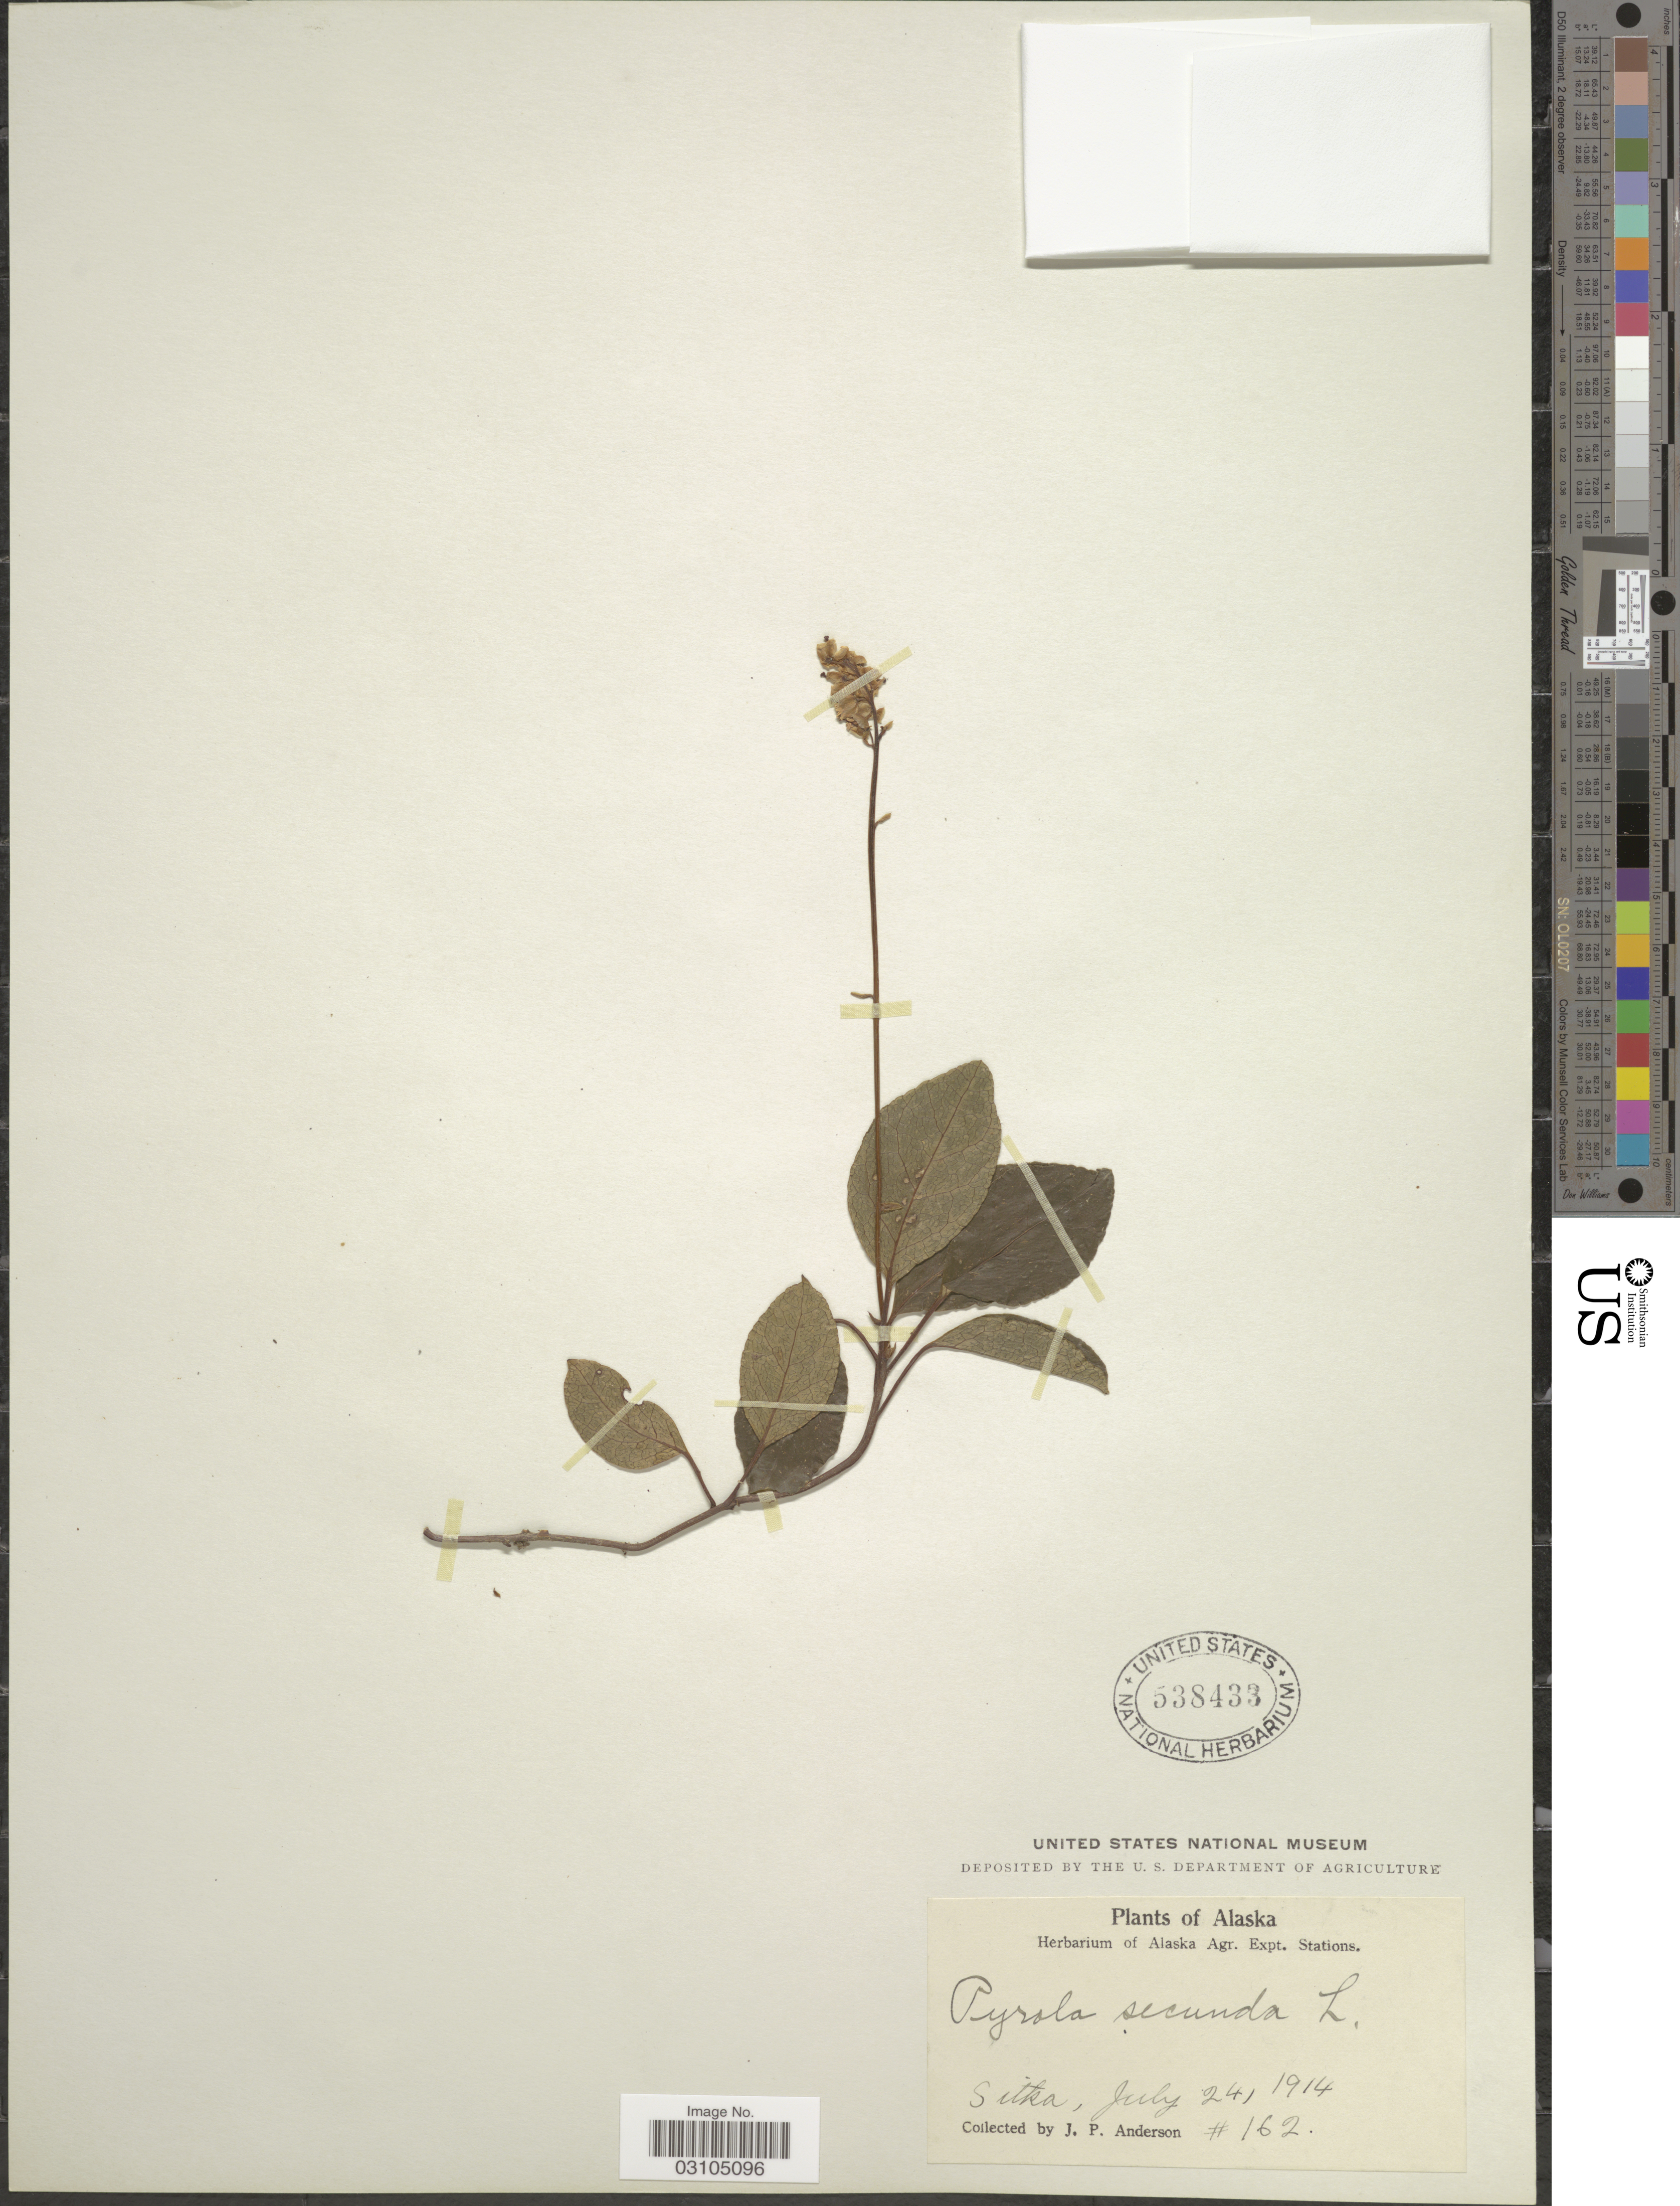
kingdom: Plantae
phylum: Tracheophyta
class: Magnoliopsida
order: Ericales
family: Ericaceae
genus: Orthilia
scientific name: Orthilia secunda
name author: (L.) House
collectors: J. Andersen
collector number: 162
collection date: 1914-07-24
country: United States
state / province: Alaska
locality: Sitka.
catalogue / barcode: US 538433